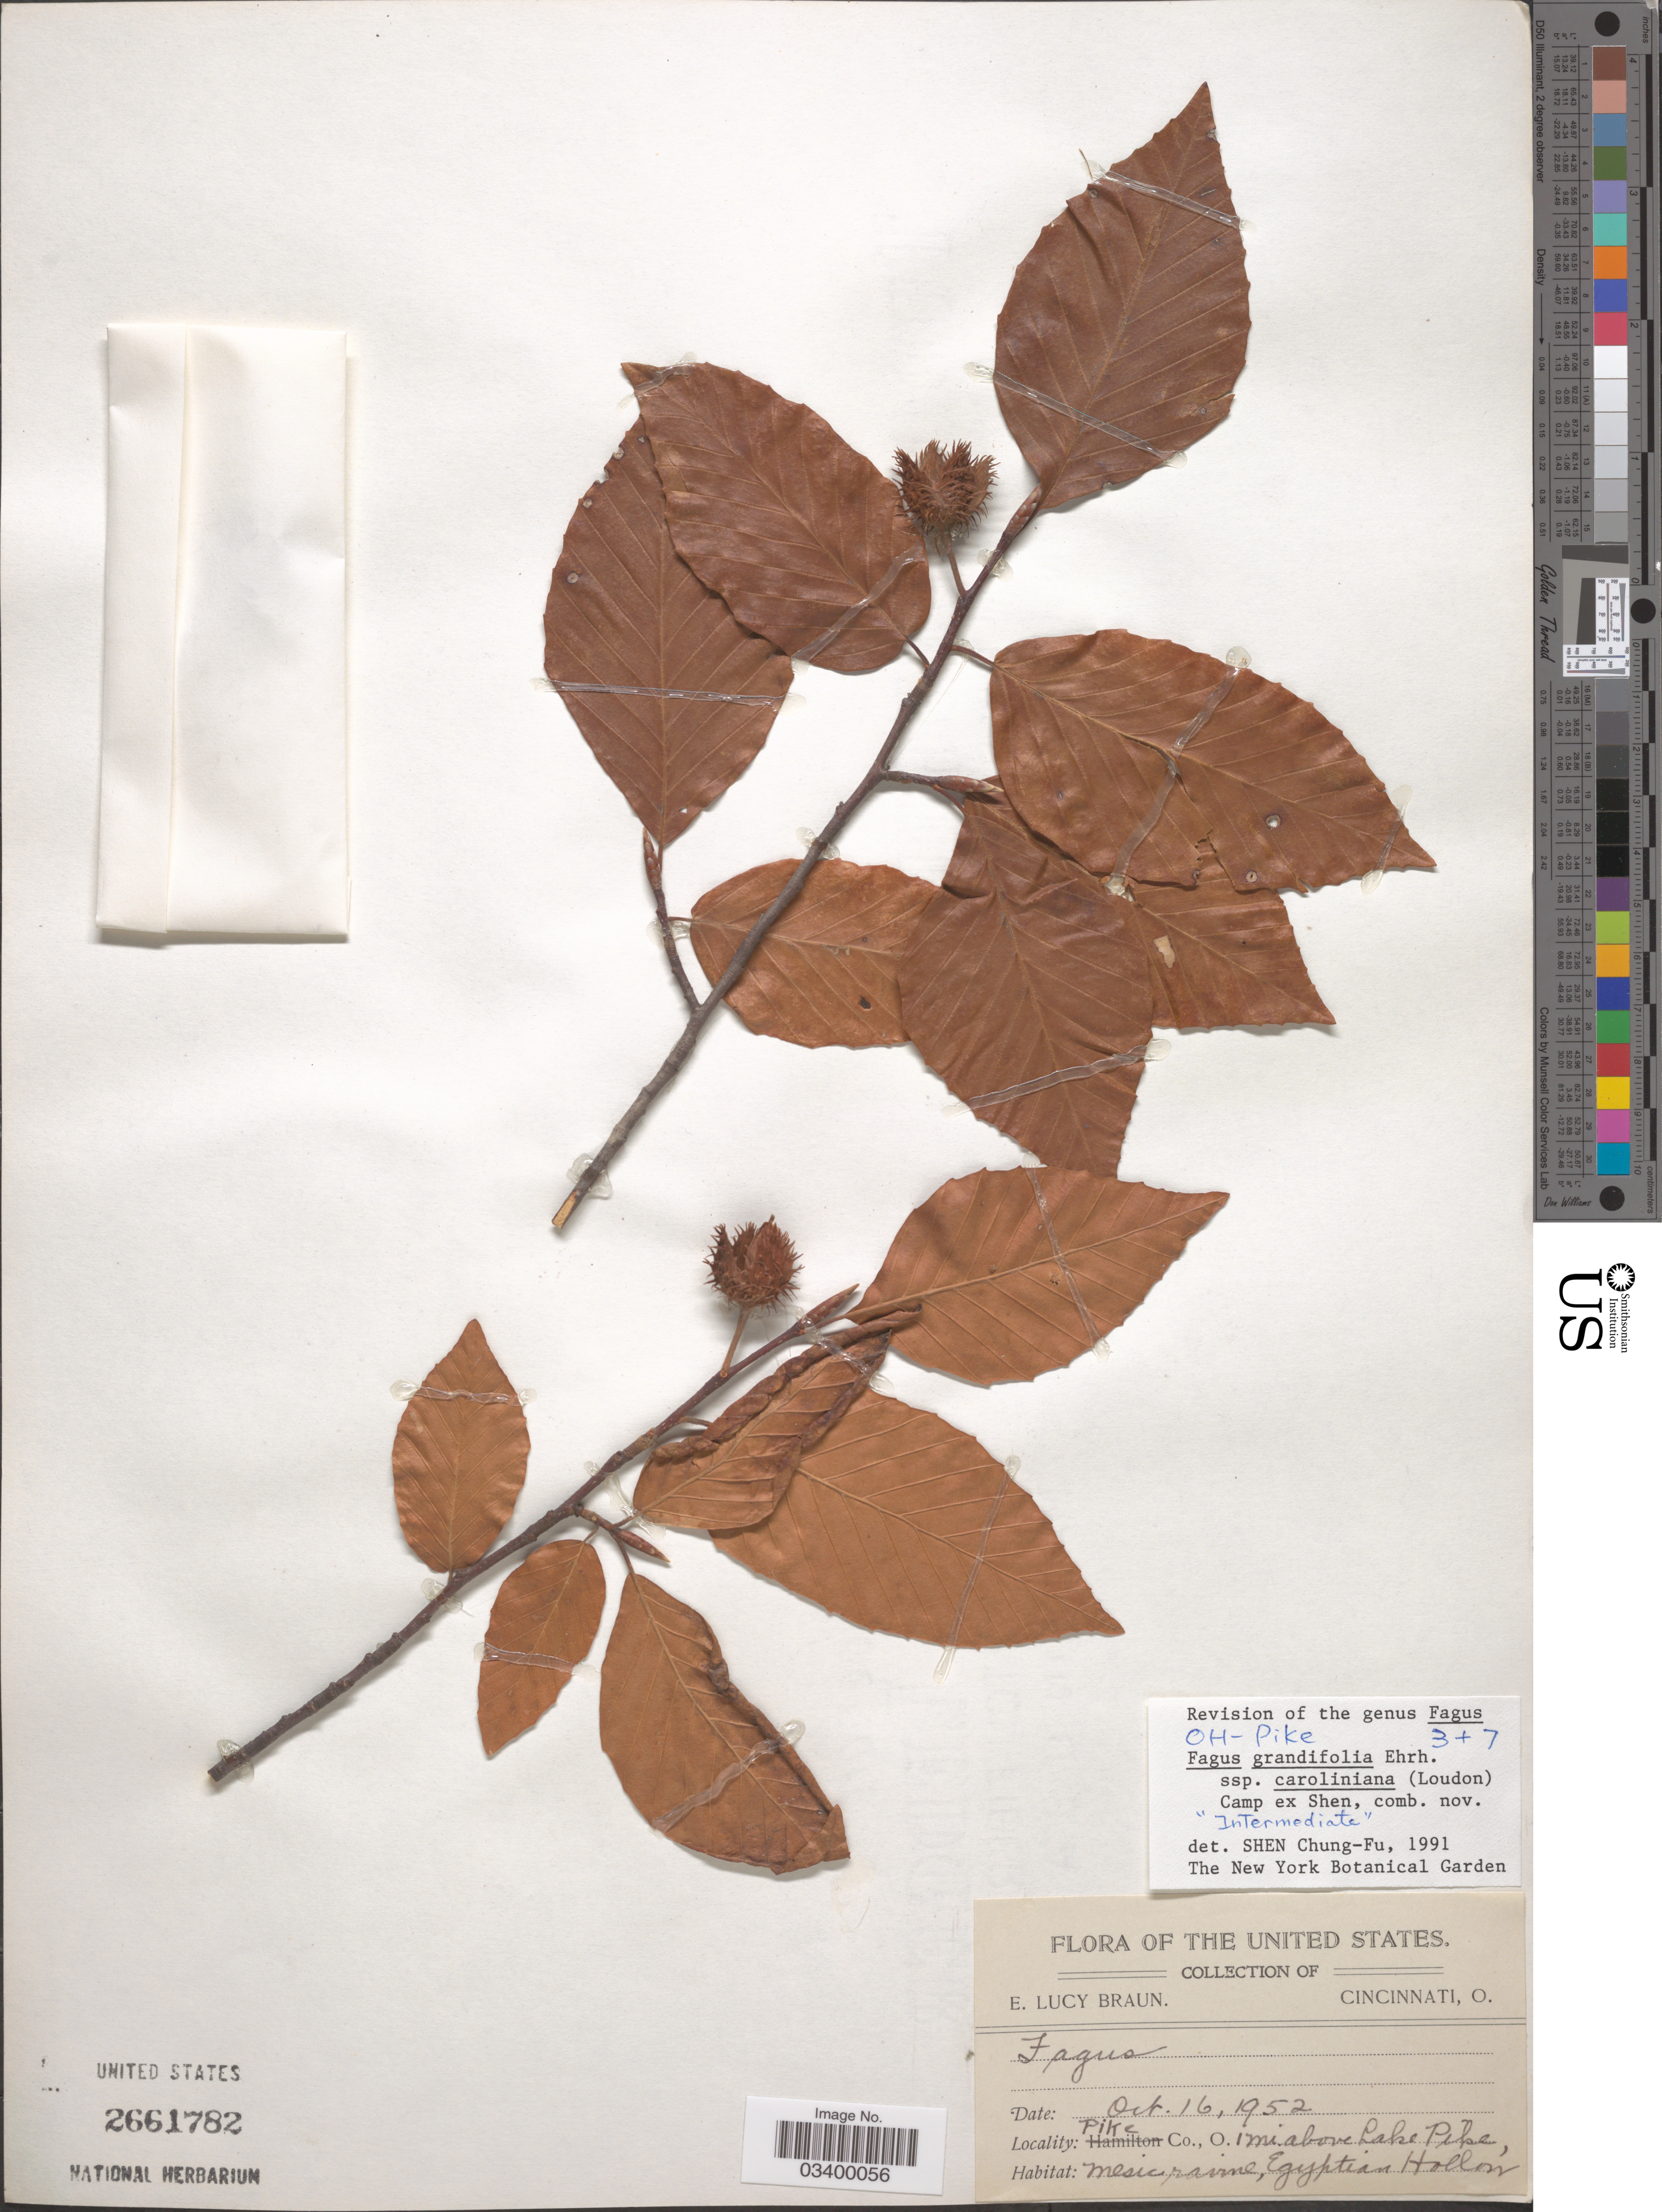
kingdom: Plantae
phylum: Tracheophyta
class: Magnoliopsida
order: Fagales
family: Fagaceae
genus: Fagus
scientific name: Fagus grandifolia subsp. caroliniana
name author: (Loudon) Fernald & Rehder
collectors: E. L. Braun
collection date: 1952-10-16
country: United States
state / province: Ohio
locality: Pike Co., 1 mi. above Lake Pike. Egyptian Hollow.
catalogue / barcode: US 2661782